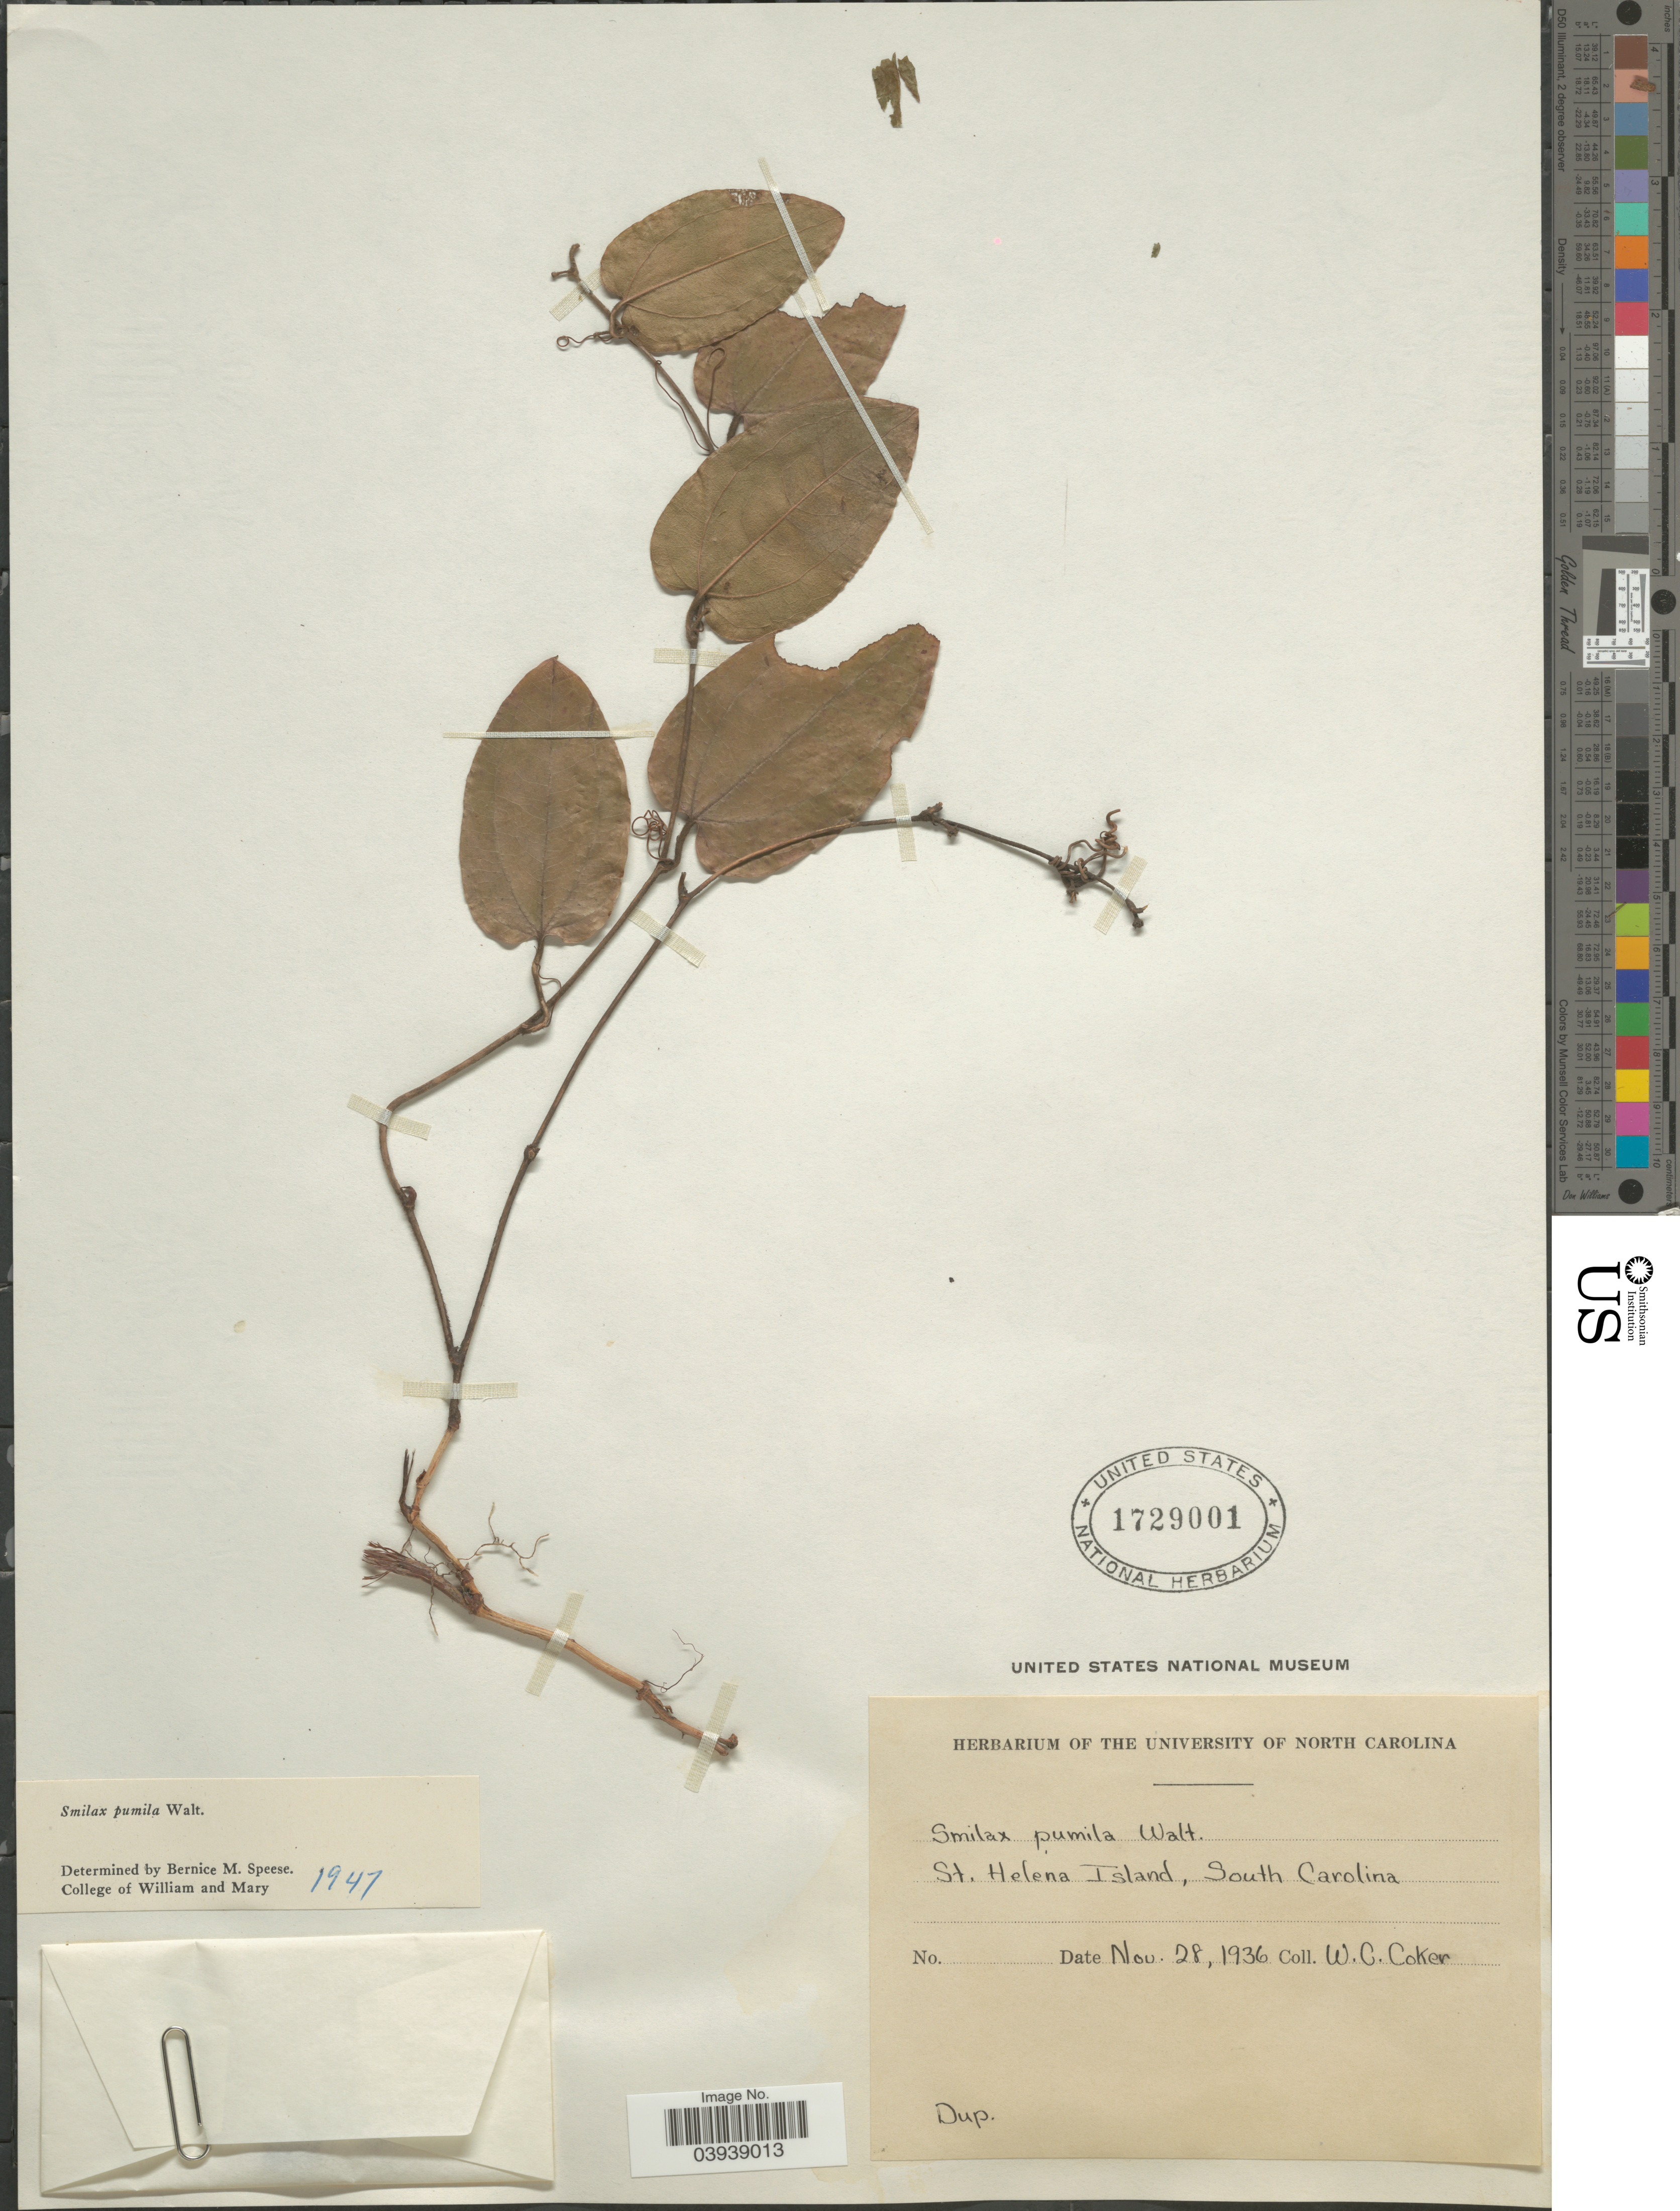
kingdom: Plantae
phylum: Tracheophyta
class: Liliopsida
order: Liliales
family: Smilacaceae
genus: Smilax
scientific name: Smilax pumila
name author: Walter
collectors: W. Coker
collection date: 1936-11-28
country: United States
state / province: South Carolina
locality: St. Helena Island.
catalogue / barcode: US 1729001